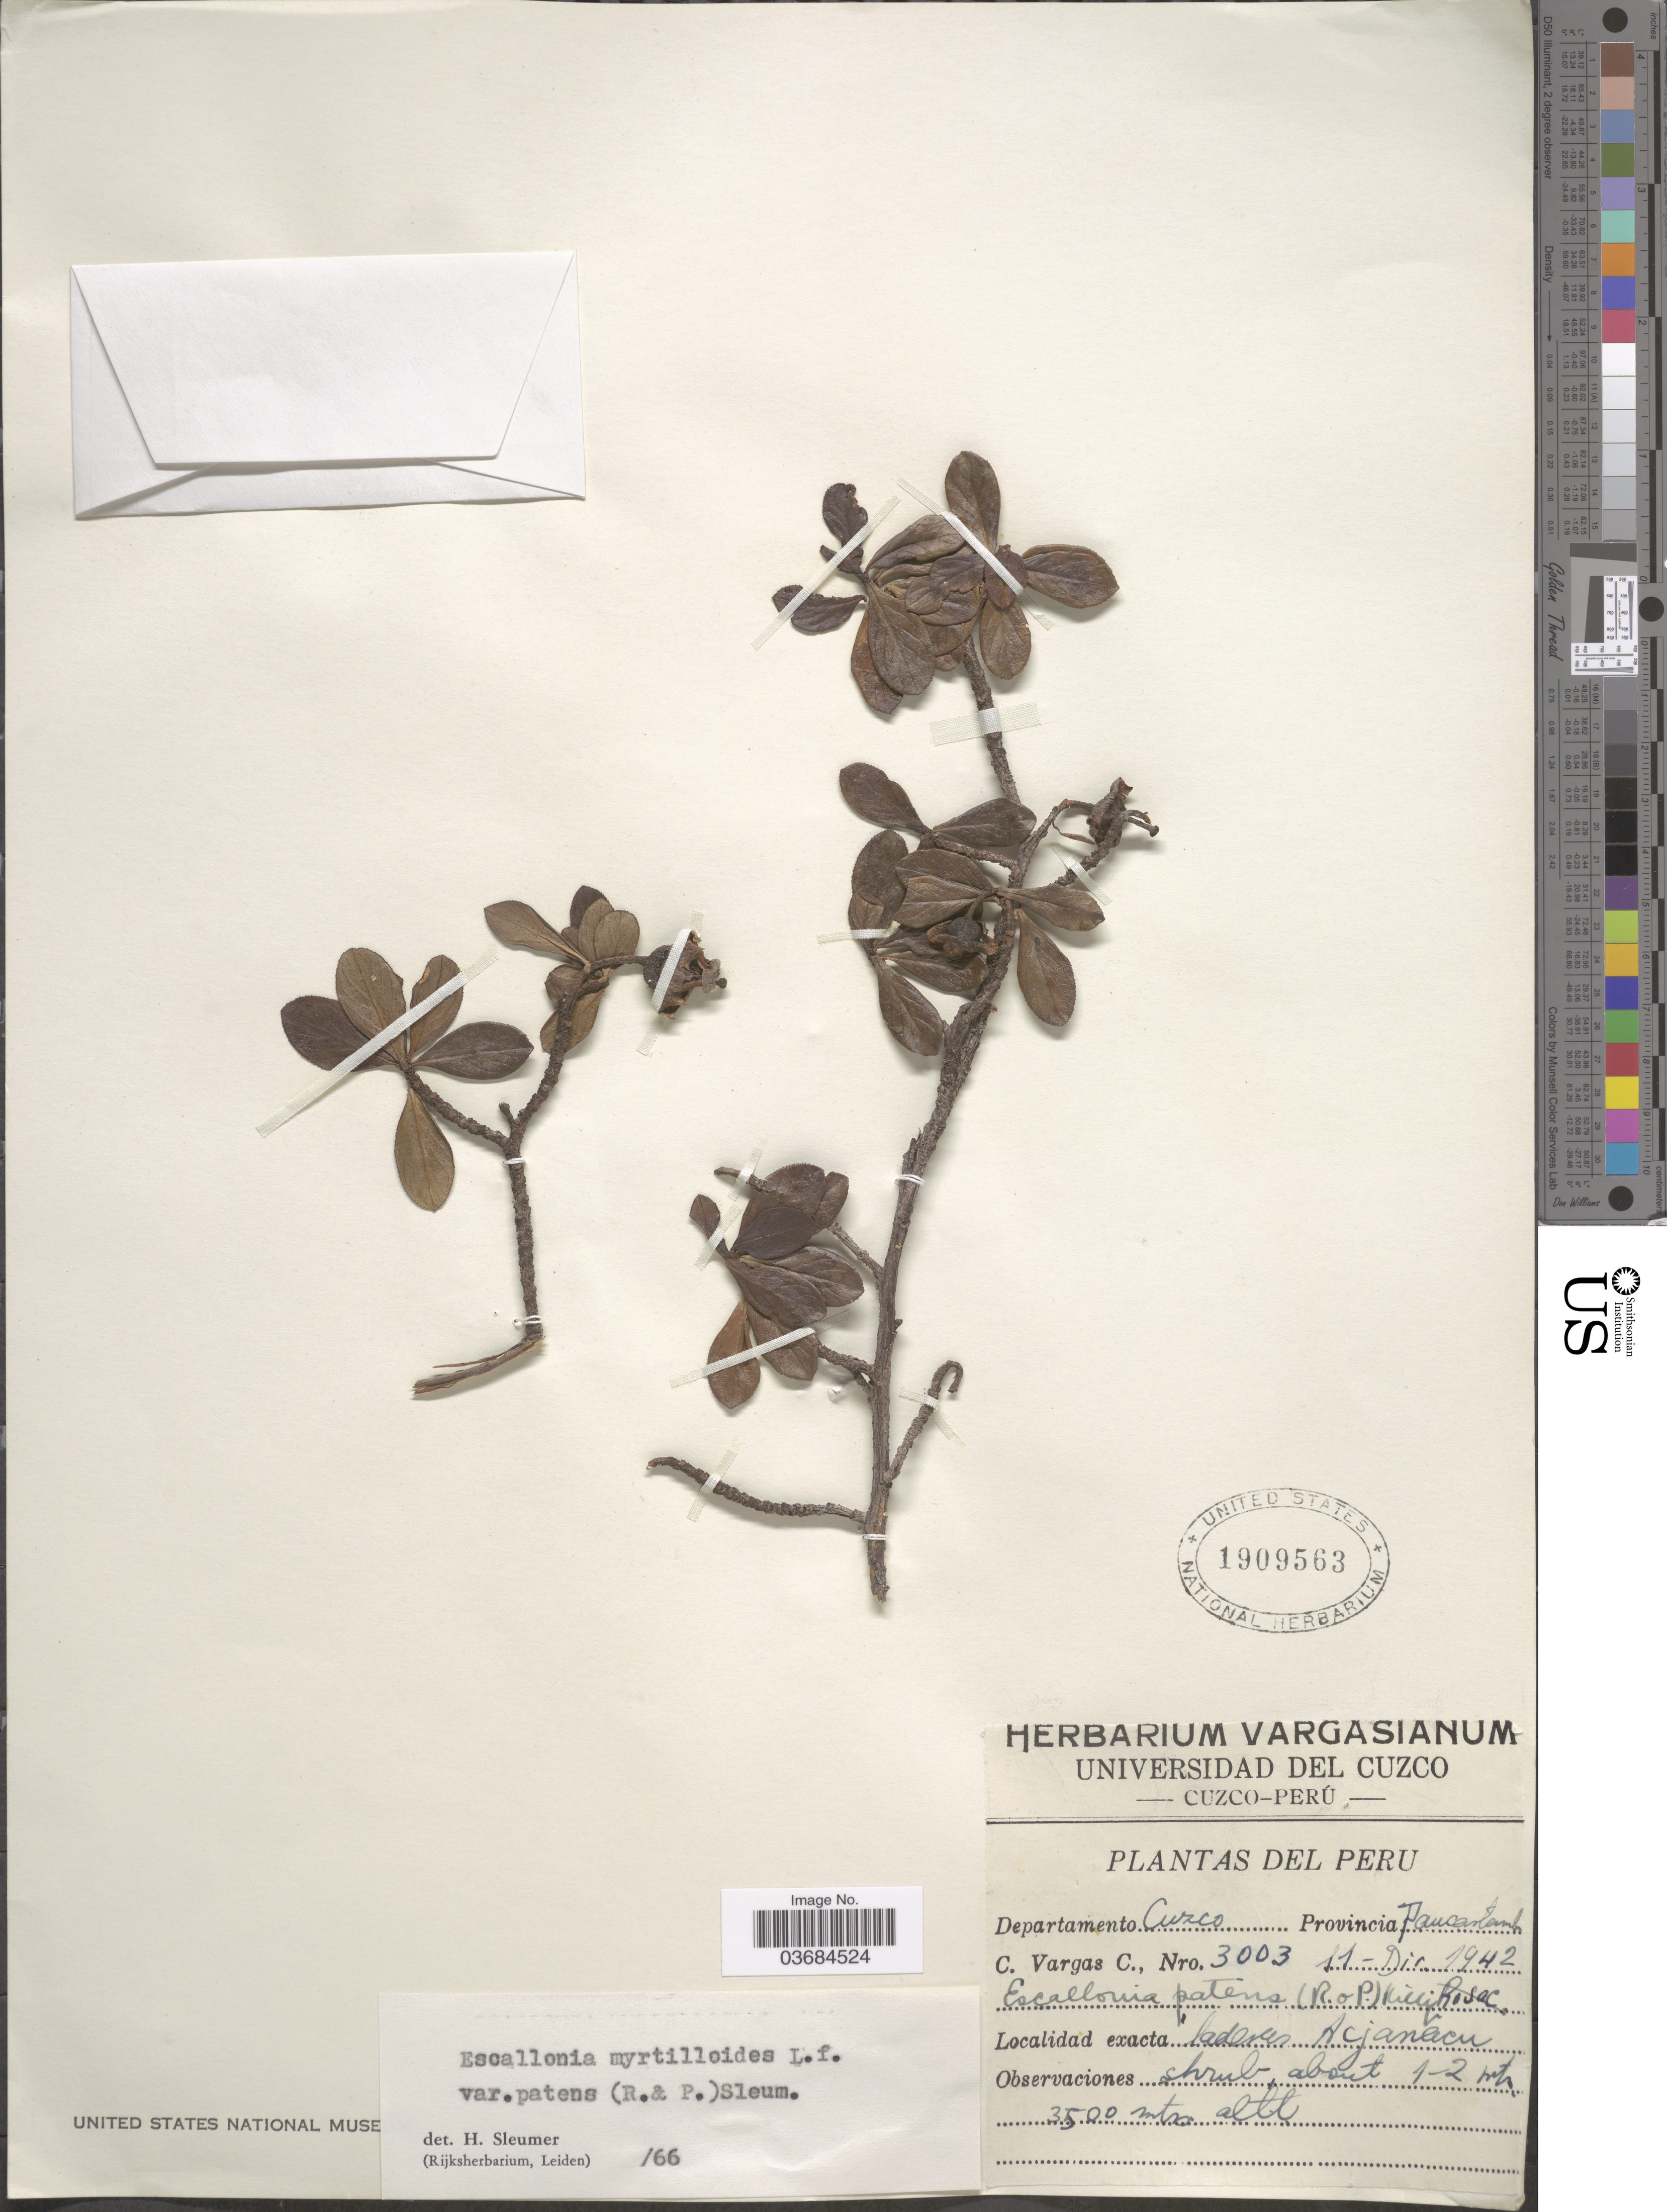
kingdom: Plantae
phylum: Tracheophyta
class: Magnoliopsida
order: Escalloniales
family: Escalloniaceae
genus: Escallonia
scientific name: Escallonia myrtilloides var. patens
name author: (Ruiz & Pavón) Sleumer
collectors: C. Vargas Calderón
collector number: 3003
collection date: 1942-12-11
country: Peru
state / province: Cusco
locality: Departamento Cuzco. Provincia Paucartambo. Laderas Acjanacu.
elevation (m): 3500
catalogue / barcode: US 1909563